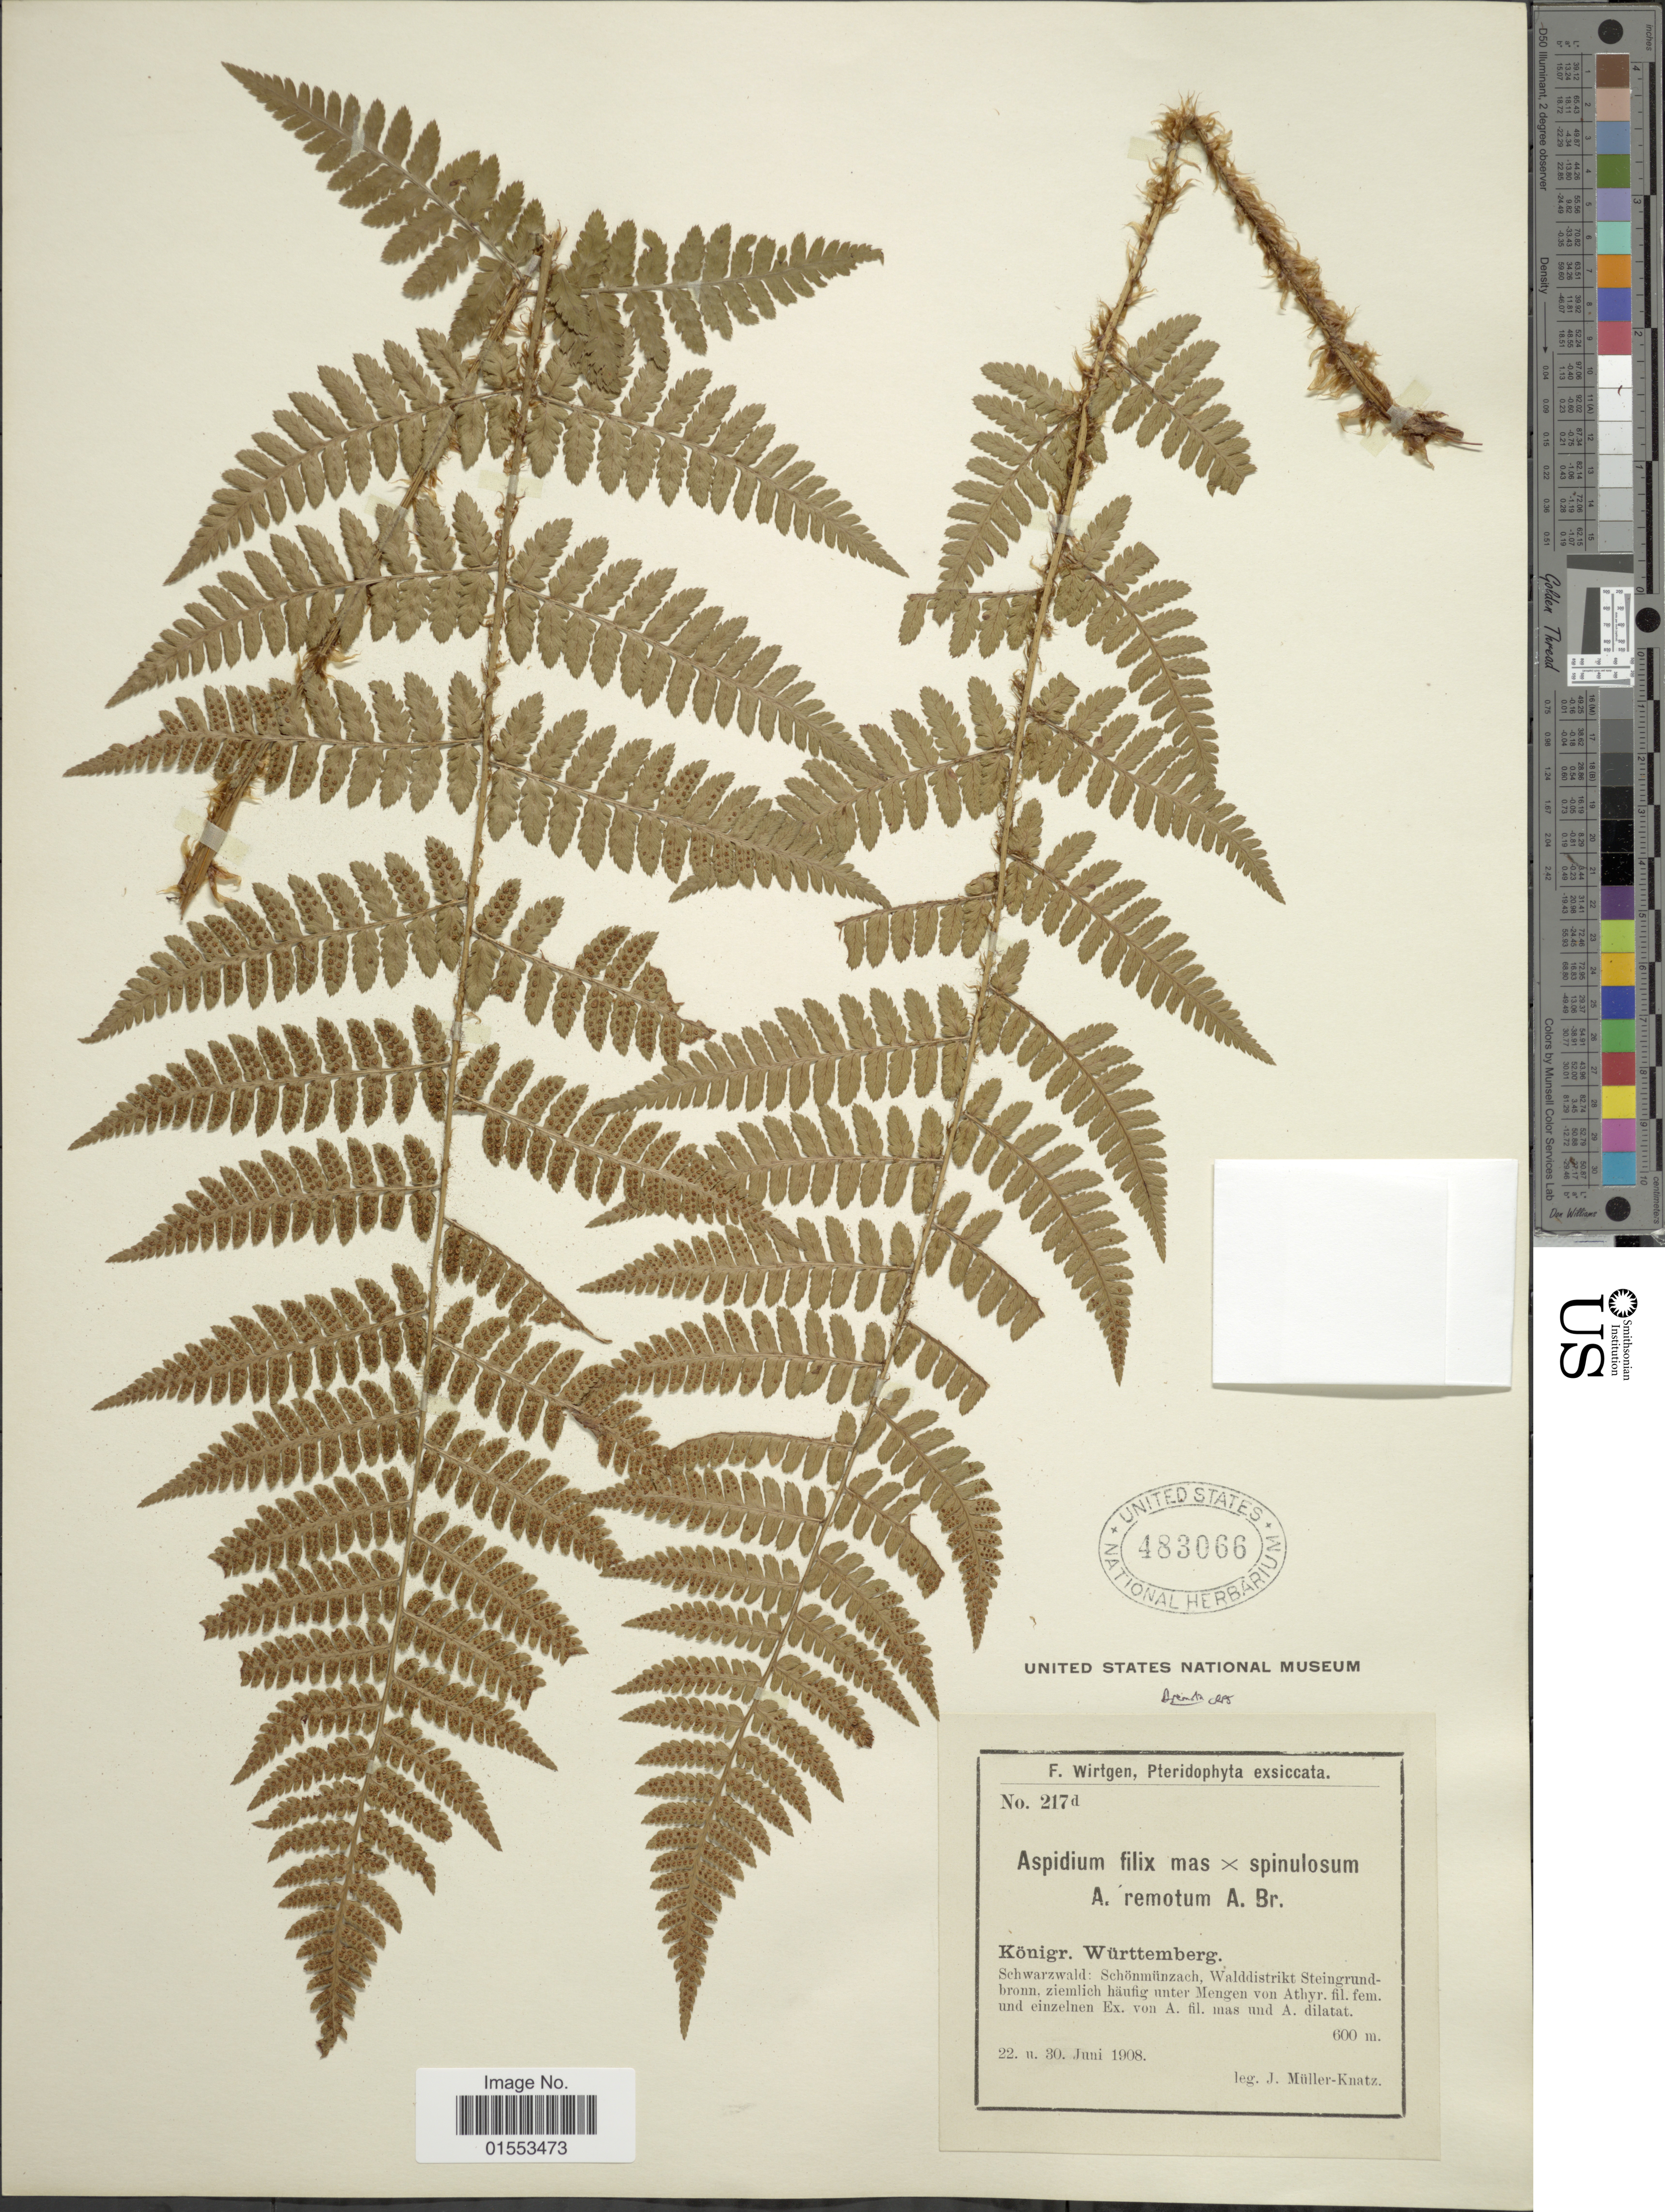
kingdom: Plantae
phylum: Tracheophyta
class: Polypodiopsida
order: Polypodiales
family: Dryopteridaceae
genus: Dryopteris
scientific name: Dryopteris remota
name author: (A. Braun) Hayek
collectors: J. Müller-Knatz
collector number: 217d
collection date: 1908-06-22/1908-06-30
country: Germany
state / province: Baden-Württemberg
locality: Konigr. Wurttemberg, Schwarzwald: Schonmunzach, Walddistrikt Steingrundbronn, ziemlich haufig unter Mengen von Athyr.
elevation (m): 600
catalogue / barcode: US 483066